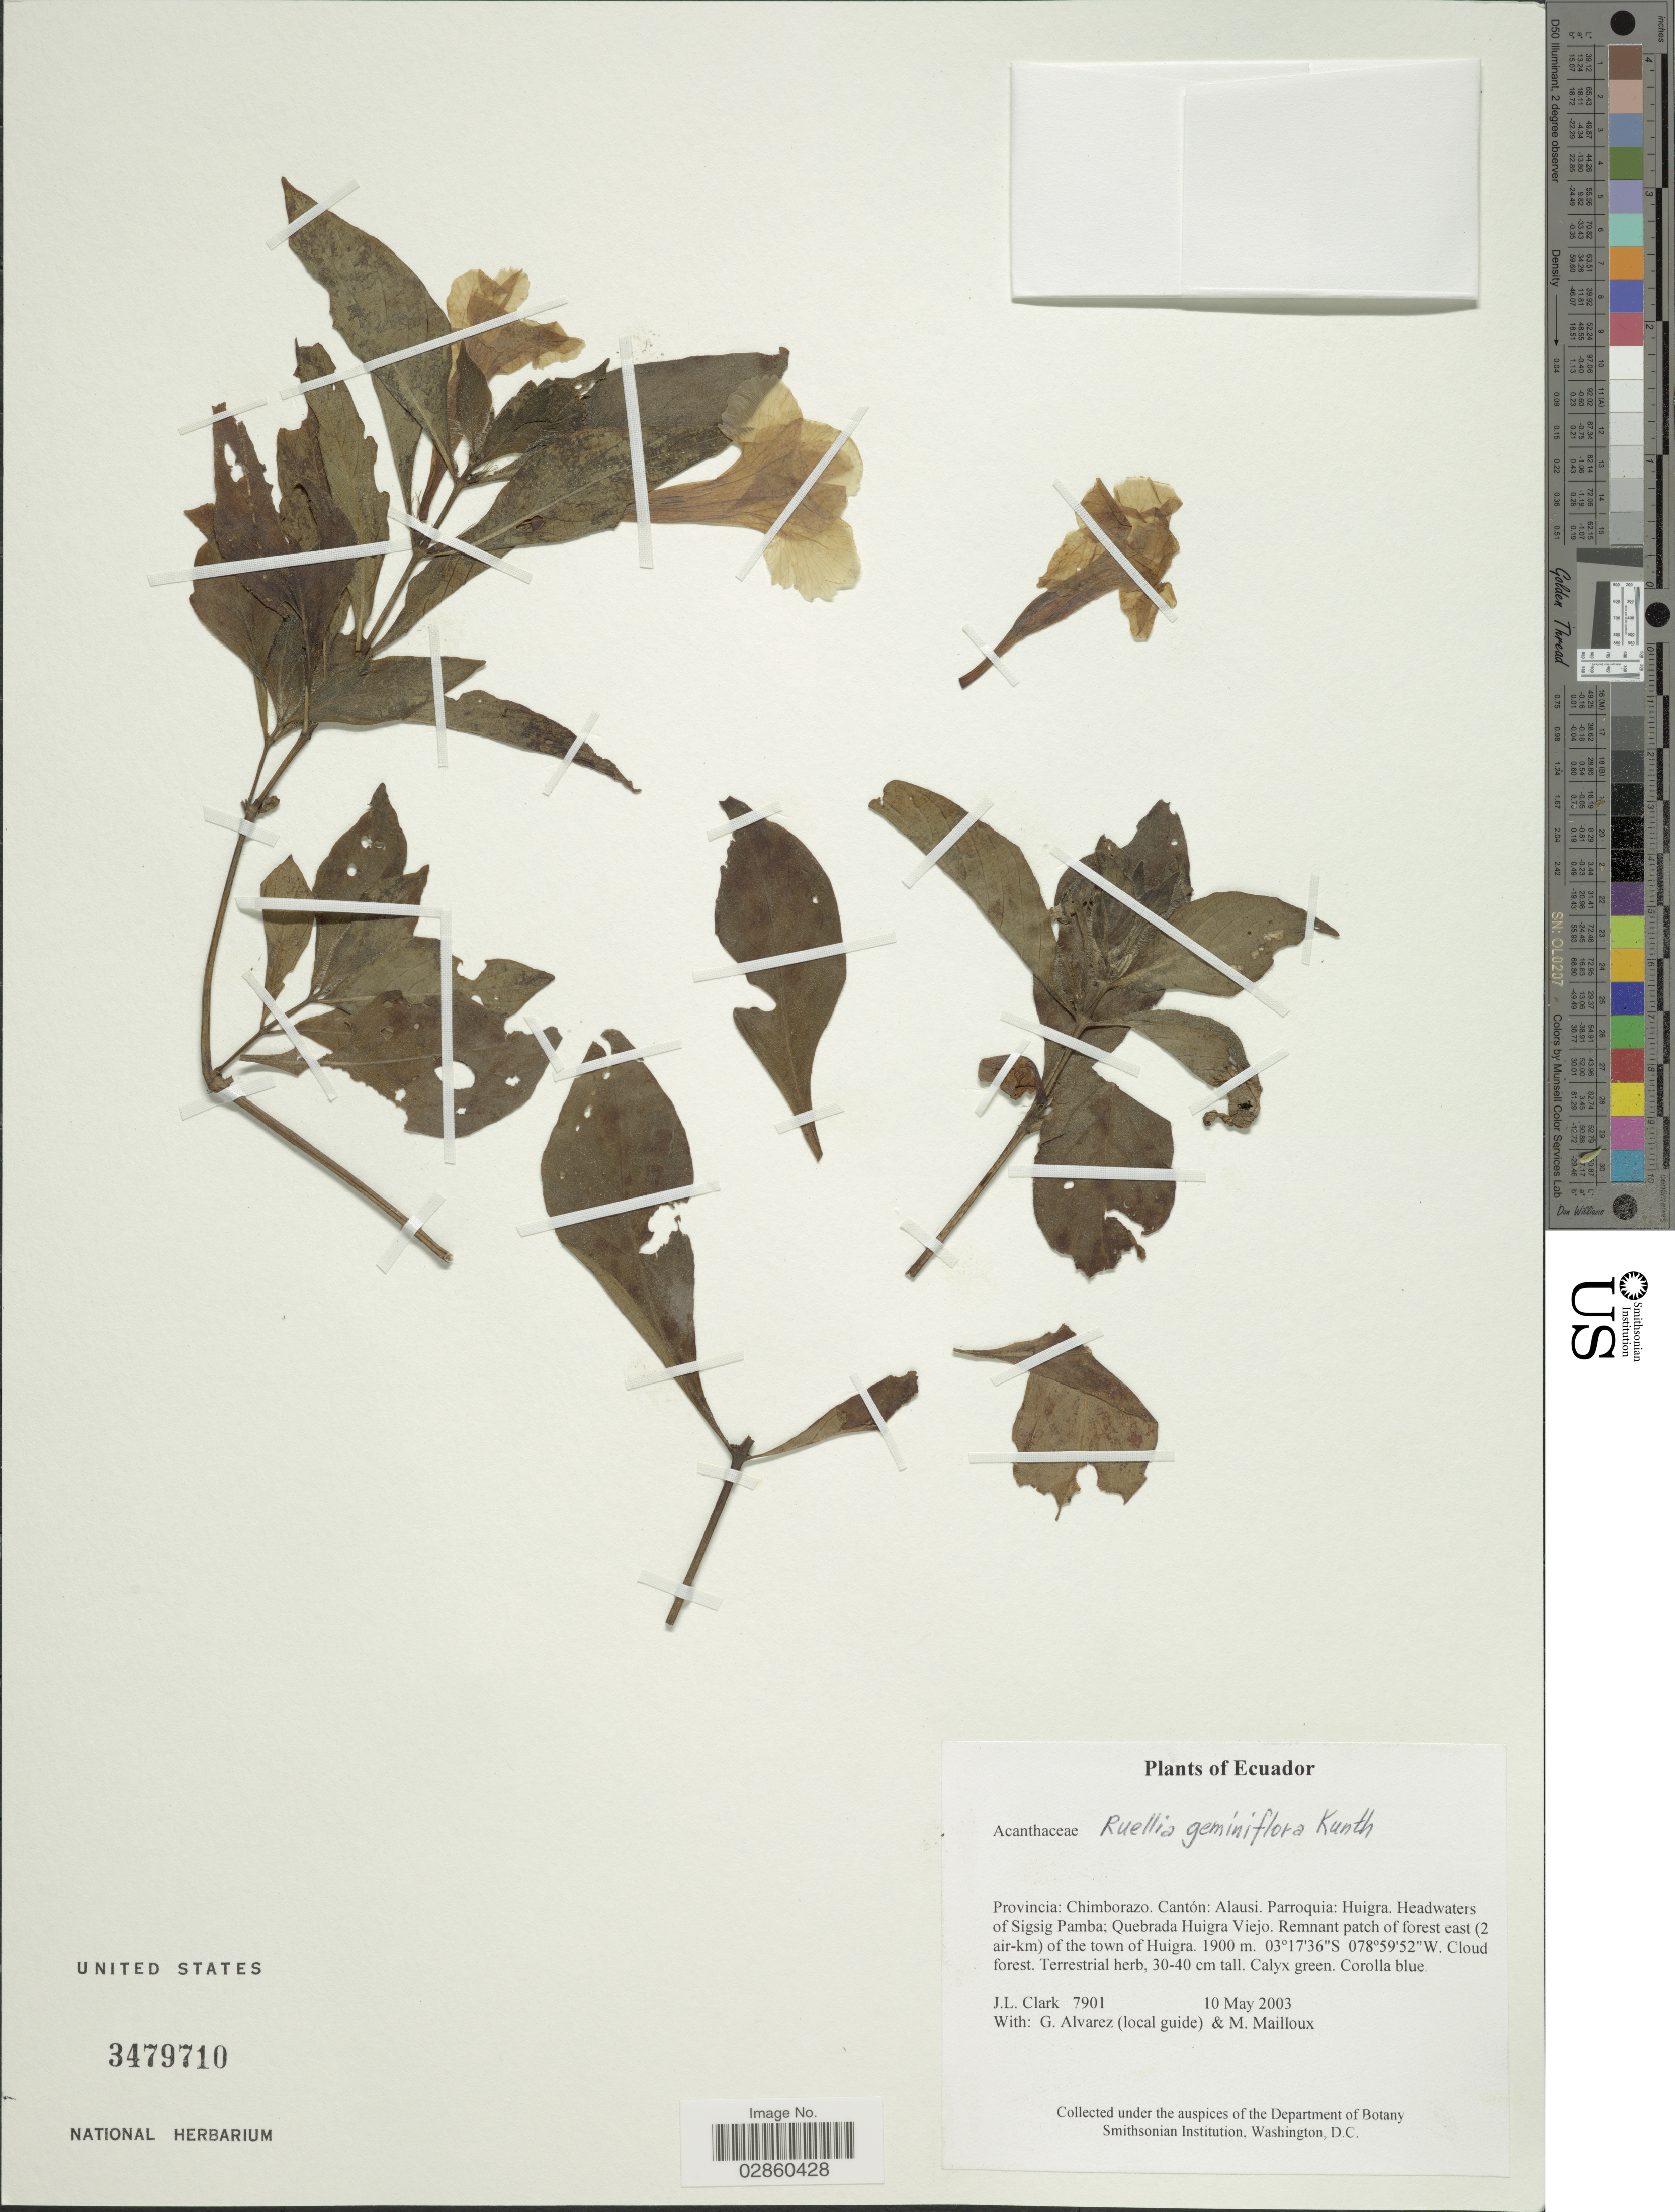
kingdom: Plantae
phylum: Tracheophyta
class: Magnoliopsida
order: Lamiales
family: Acanthaceae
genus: Ruellia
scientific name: Ruellia geminiflora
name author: Kunth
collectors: J. L. Clark, G. Alvarez & M. Mailloux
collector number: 7901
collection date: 2003-05-10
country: Ecuador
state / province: Chimborazo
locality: Provincia: Chimborazo. Cantón: Alausi. Parroquia: Huigra. Headwaters of Sigsig Pamba: Quebrada Huigra Viejo. Remnant patch of forest east (2 air-km) of the town of Huigra.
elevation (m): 1900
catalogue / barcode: US 3479710